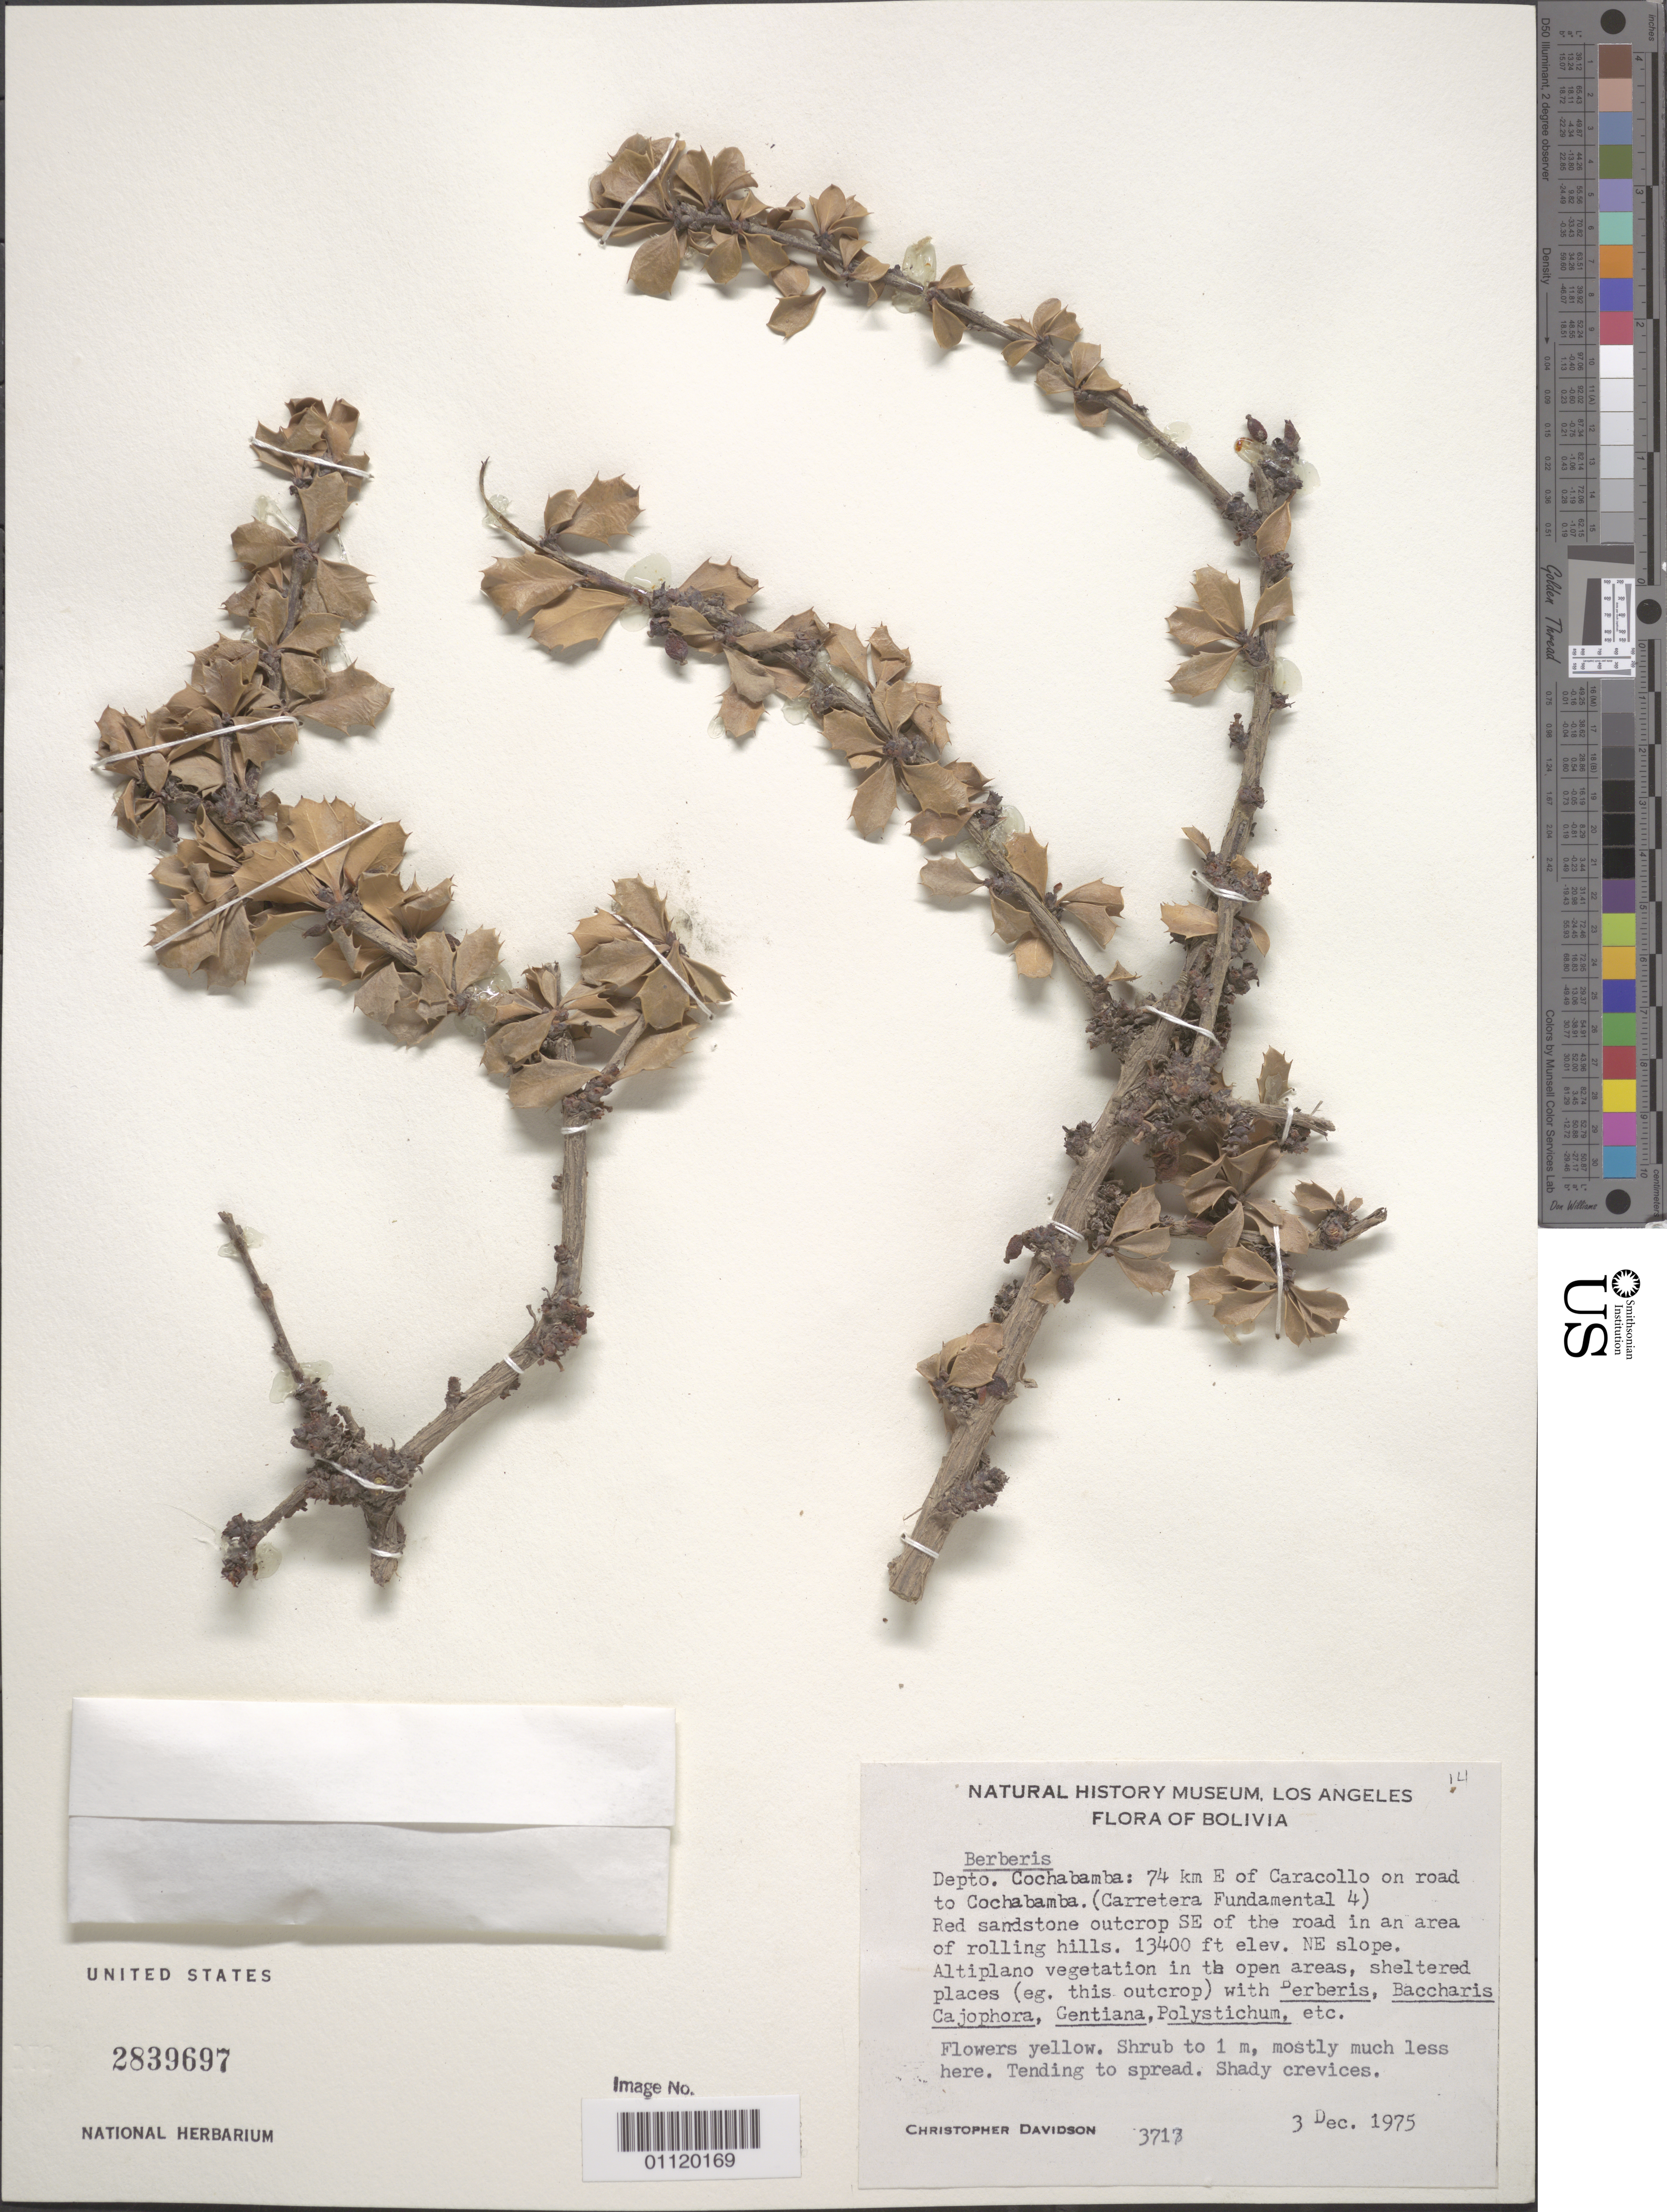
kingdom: Plantae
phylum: Tracheophyta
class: Magnoliopsida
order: Ranunculales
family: Berberidaceae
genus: Berberis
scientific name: Berberis sp.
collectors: C. Davidson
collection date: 1975-12-03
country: Bolivia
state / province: Cochabamba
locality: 74 km East of Caracollo on road to Cochabamba (Carretera Fundamental 4).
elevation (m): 4084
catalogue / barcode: US 2839697